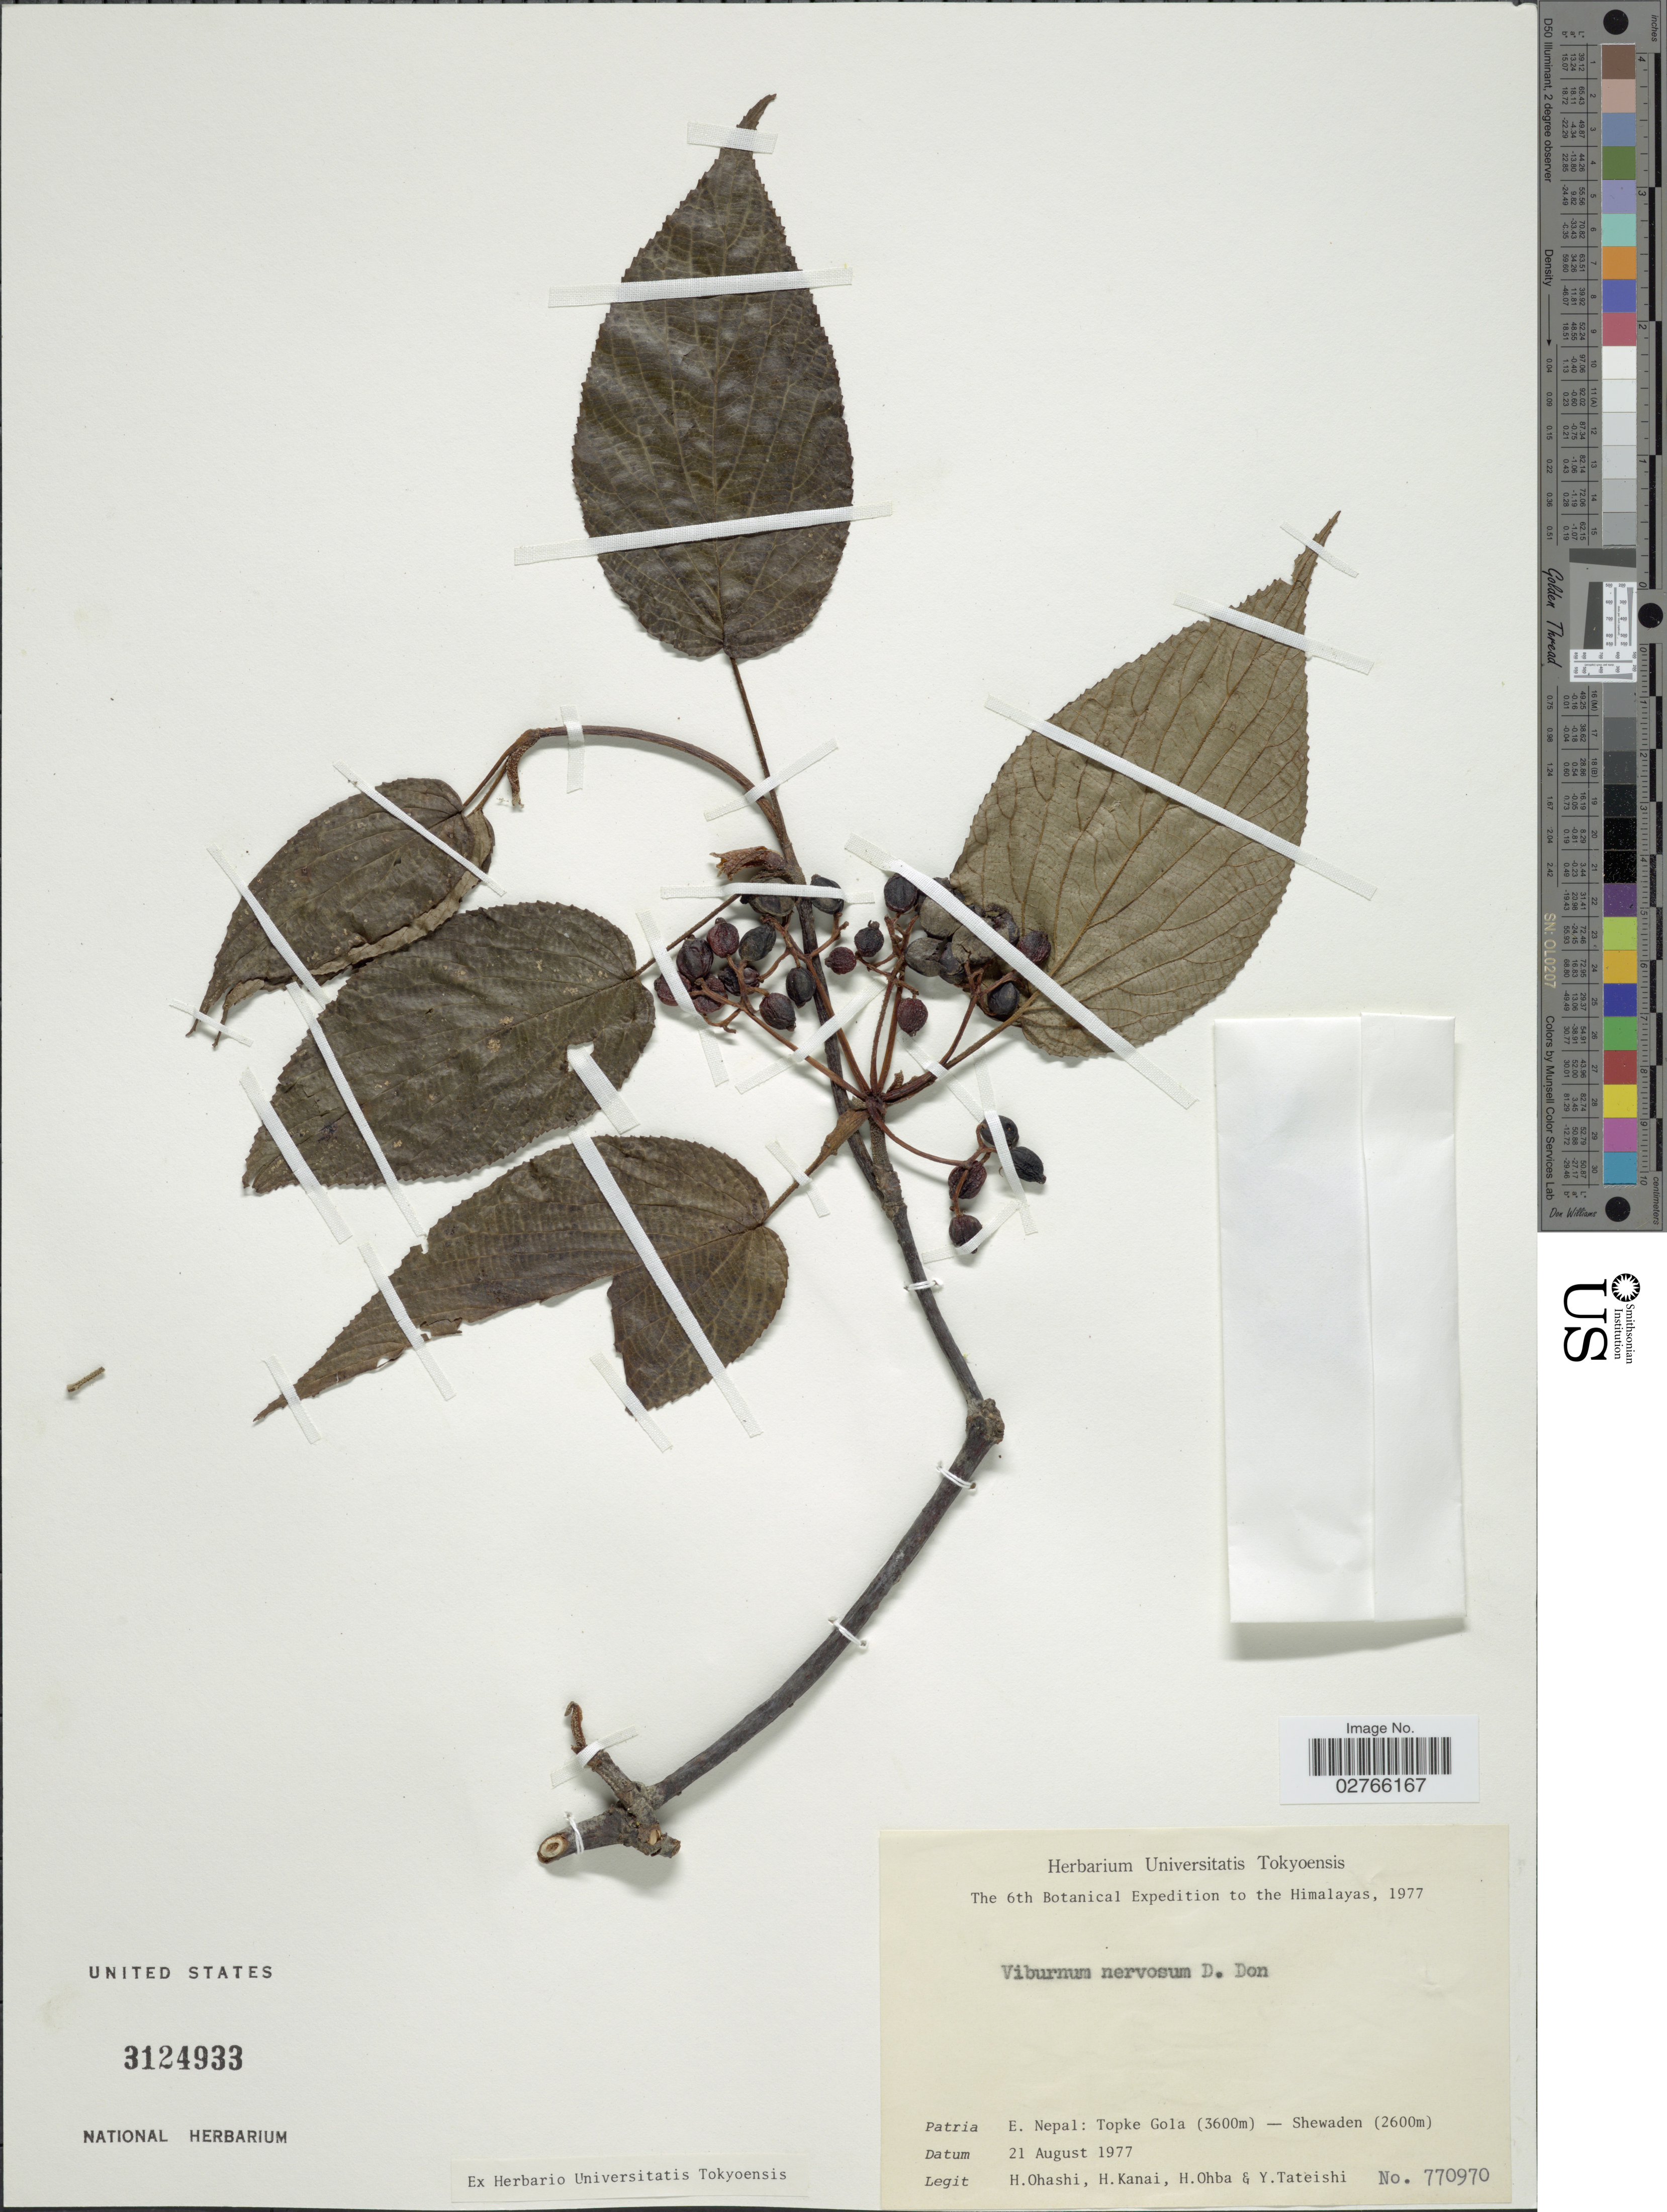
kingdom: Plantae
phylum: Tracheophyta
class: Magnoliopsida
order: Dipsacales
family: Viburnaceae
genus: Viburnum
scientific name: Viburnum nervosum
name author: D. Don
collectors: H. Ohashi, H. Kanai, H. Ohba & Y. Tateishi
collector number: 770970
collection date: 1977-08-21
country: Nepal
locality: The Himalayas, E. Nepal: Topke Gola - Shewaden.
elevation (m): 2600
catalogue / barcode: US 3124933